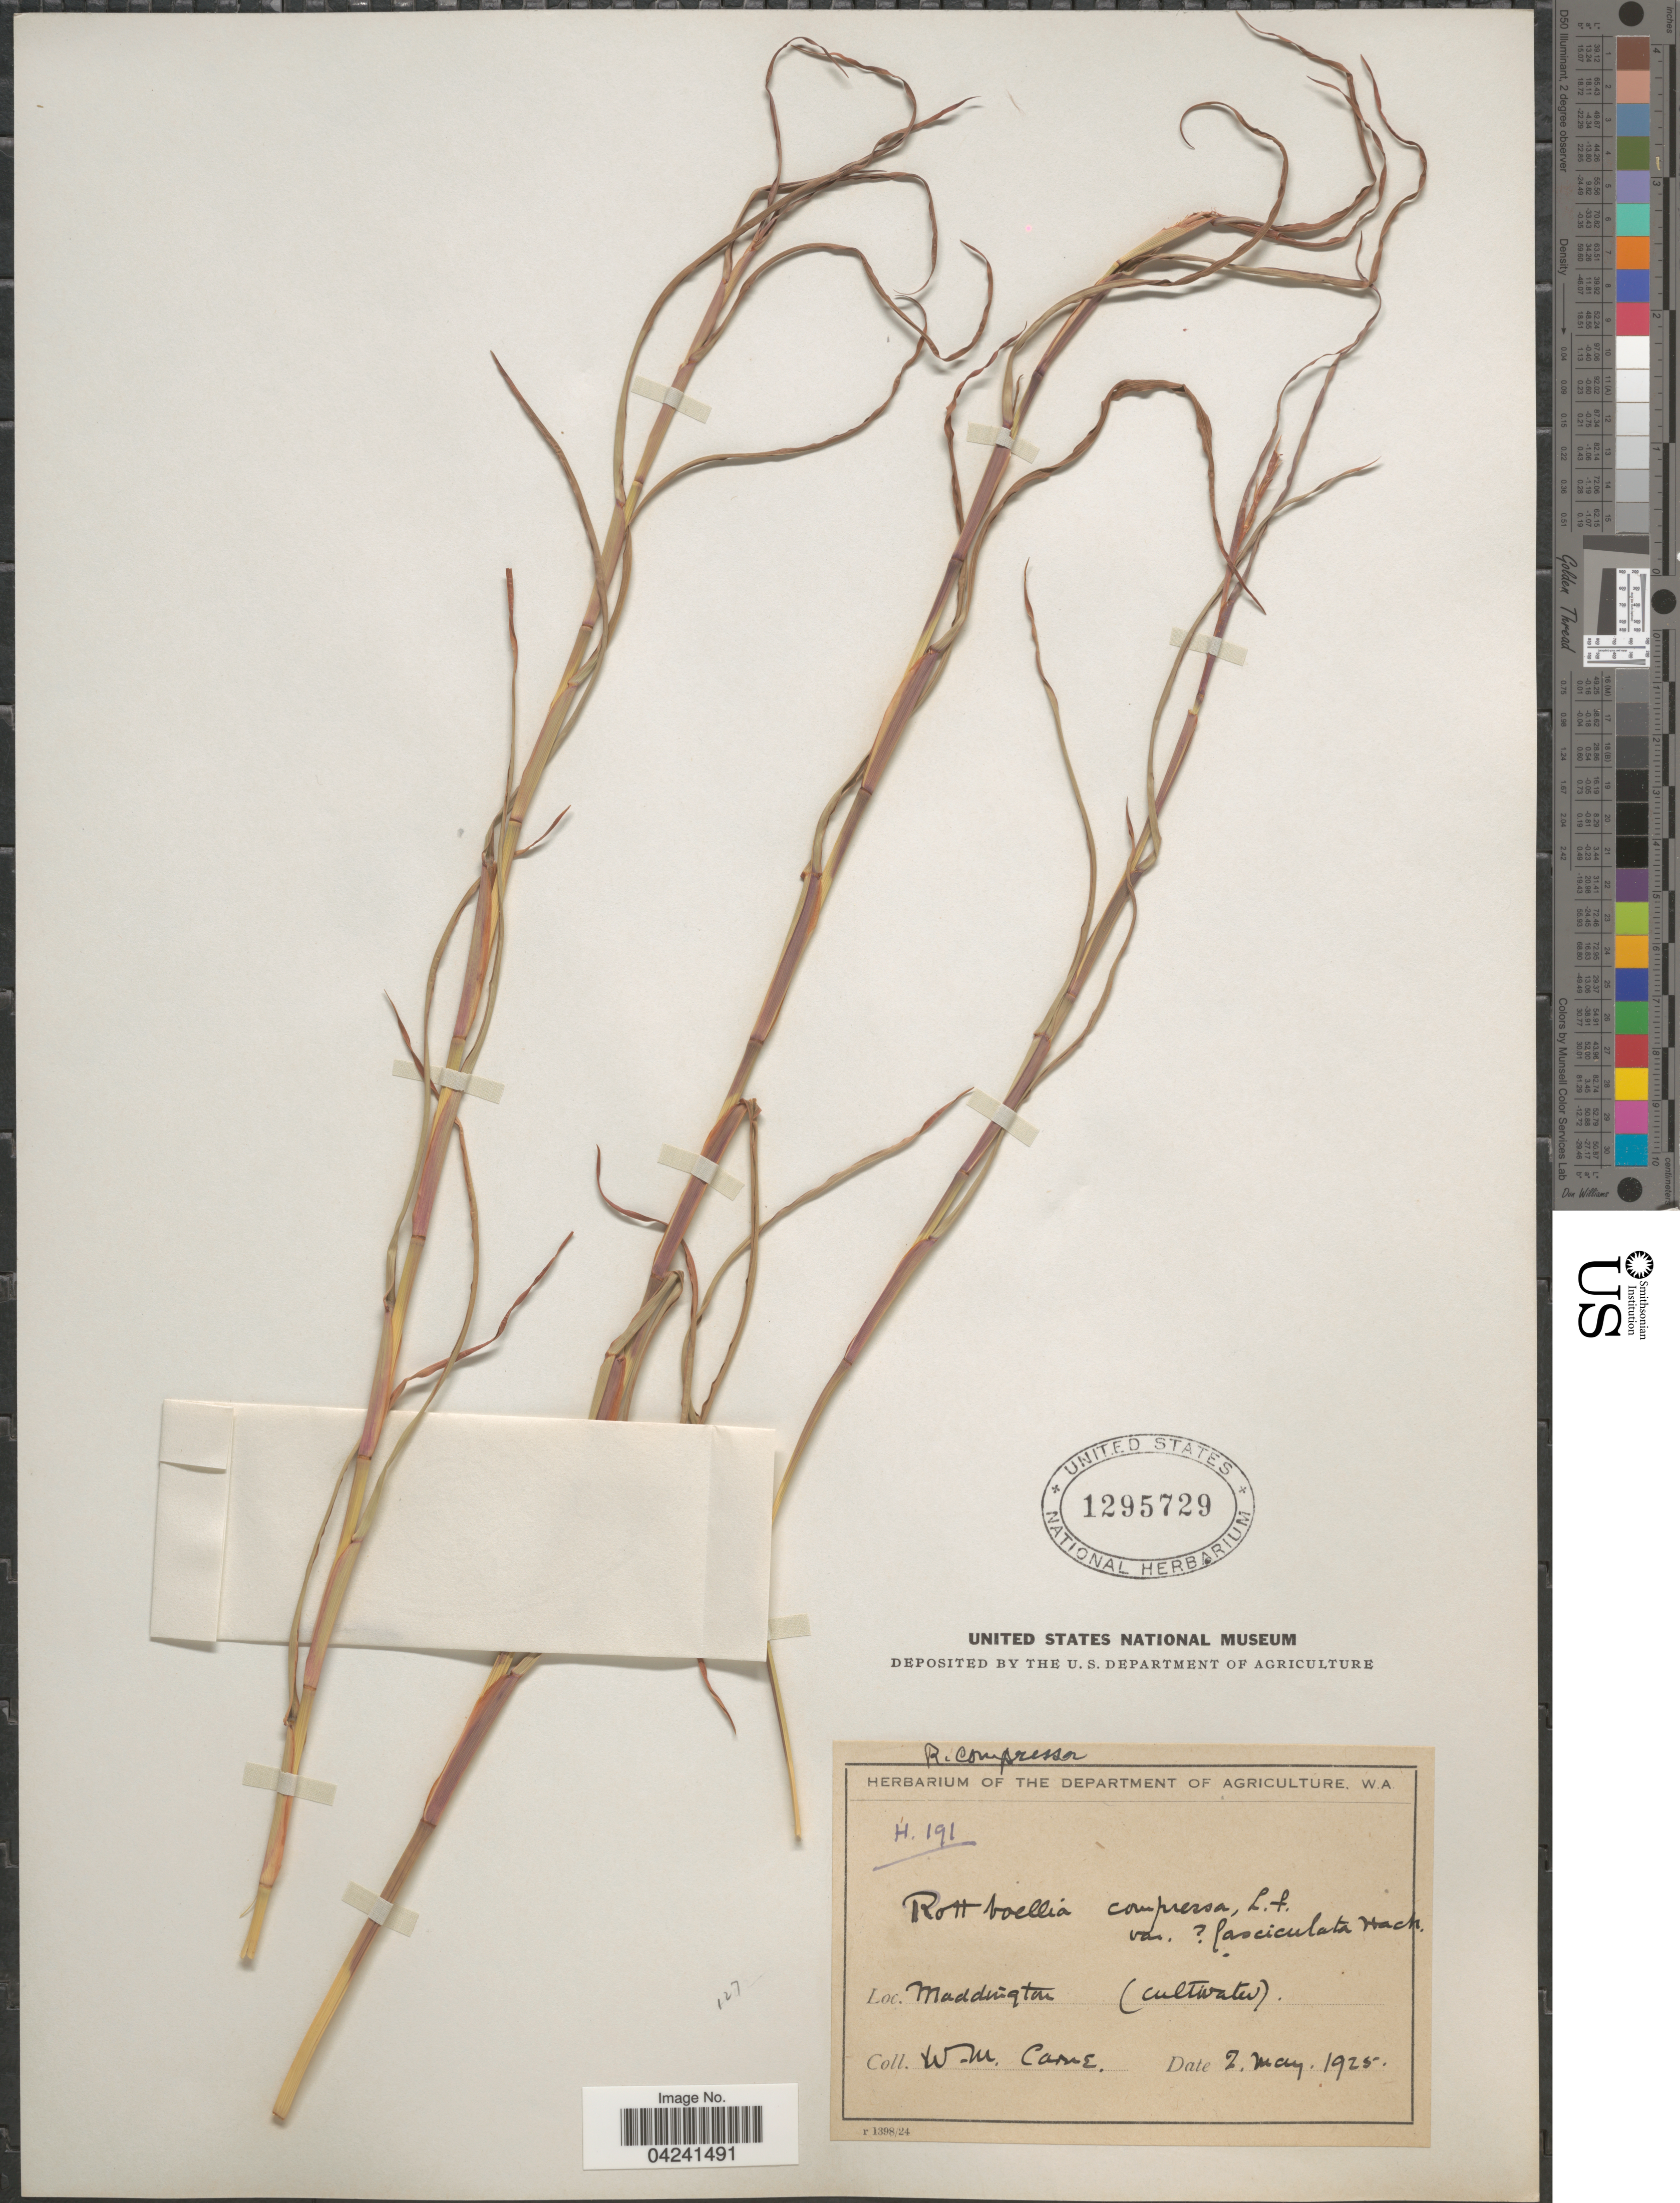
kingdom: Plantae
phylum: Tracheophyta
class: Liliopsida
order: Poales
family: Poaceae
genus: Hemarthria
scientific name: Hemarthria altissima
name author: (Poir.) Stapf & C. E. Hubb.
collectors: W. Carne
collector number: H191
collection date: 1925-05-02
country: Australia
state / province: Western Australia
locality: Maddington.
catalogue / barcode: US 1295729